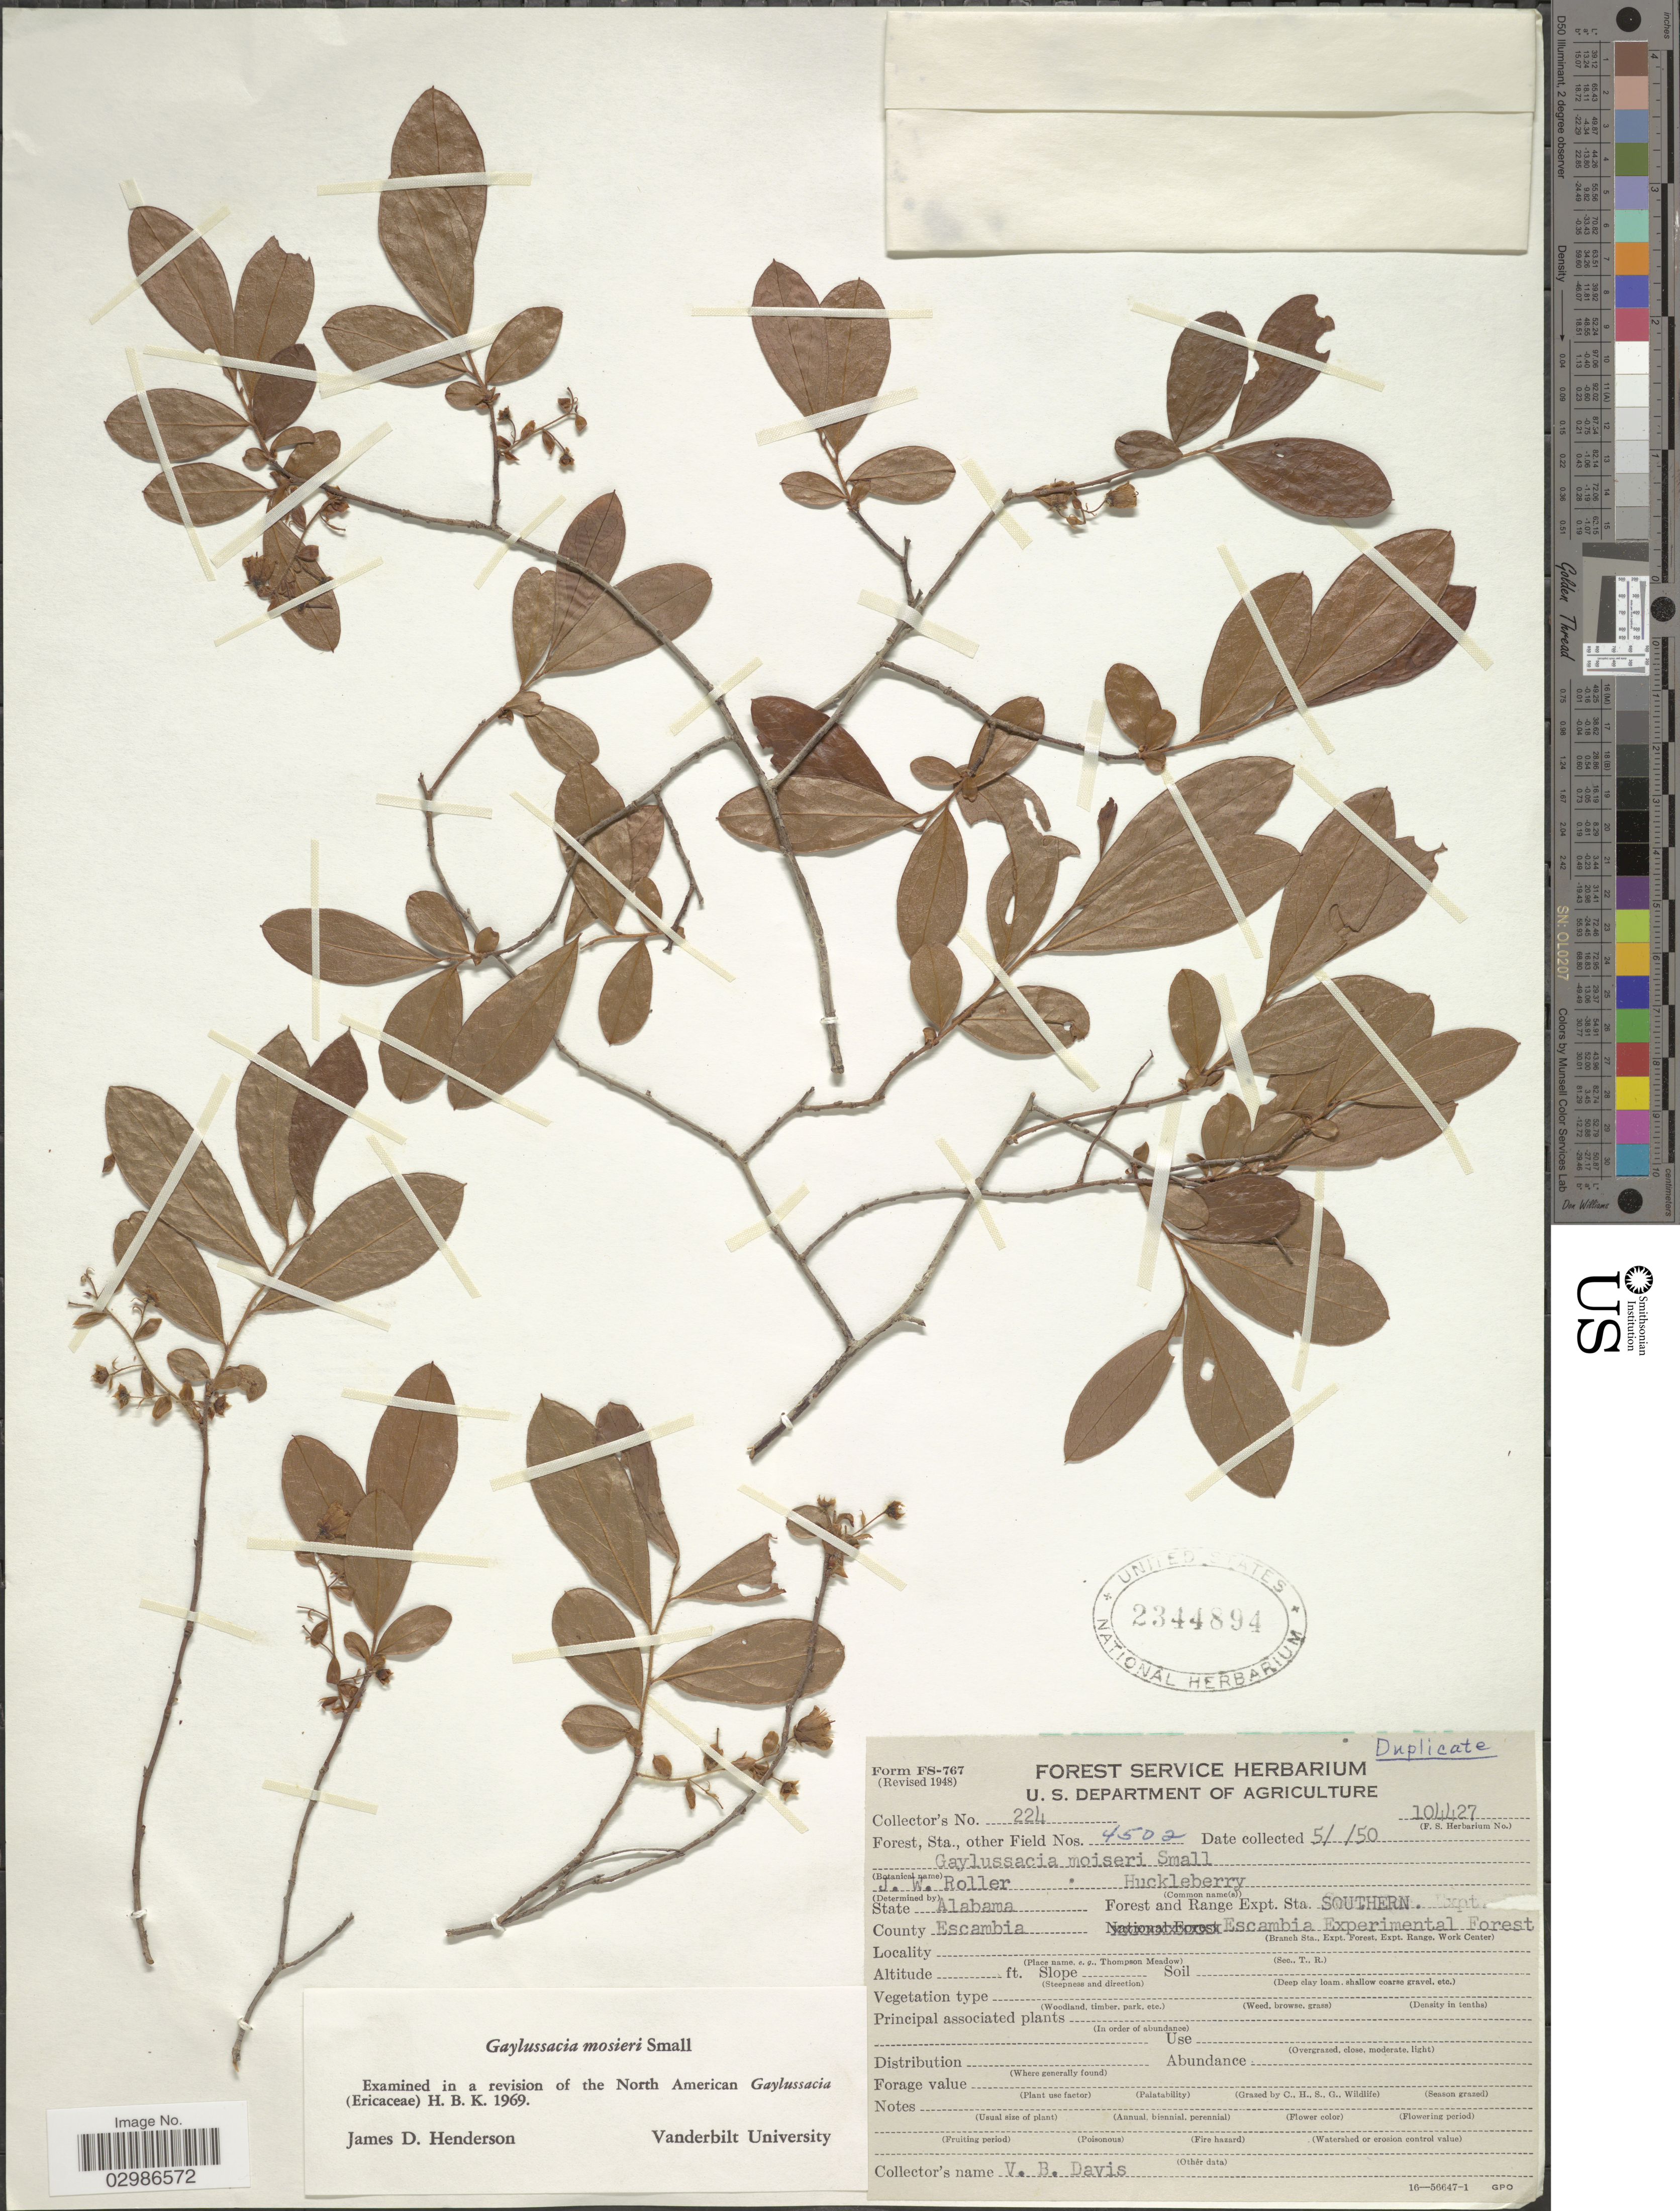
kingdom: Plantae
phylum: Tracheophyta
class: Magnoliopsida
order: Ericales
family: Ericaceae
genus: Gaylussacia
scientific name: Gaylussacia mosieri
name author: Small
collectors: V. Davis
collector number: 224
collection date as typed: Transcribed d/m/y: /5/50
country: United States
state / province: Alabama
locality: Forest and Range Expt. Sta. Southern. County Escambia. Escambia Experimental Forest.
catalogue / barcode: US 2344894